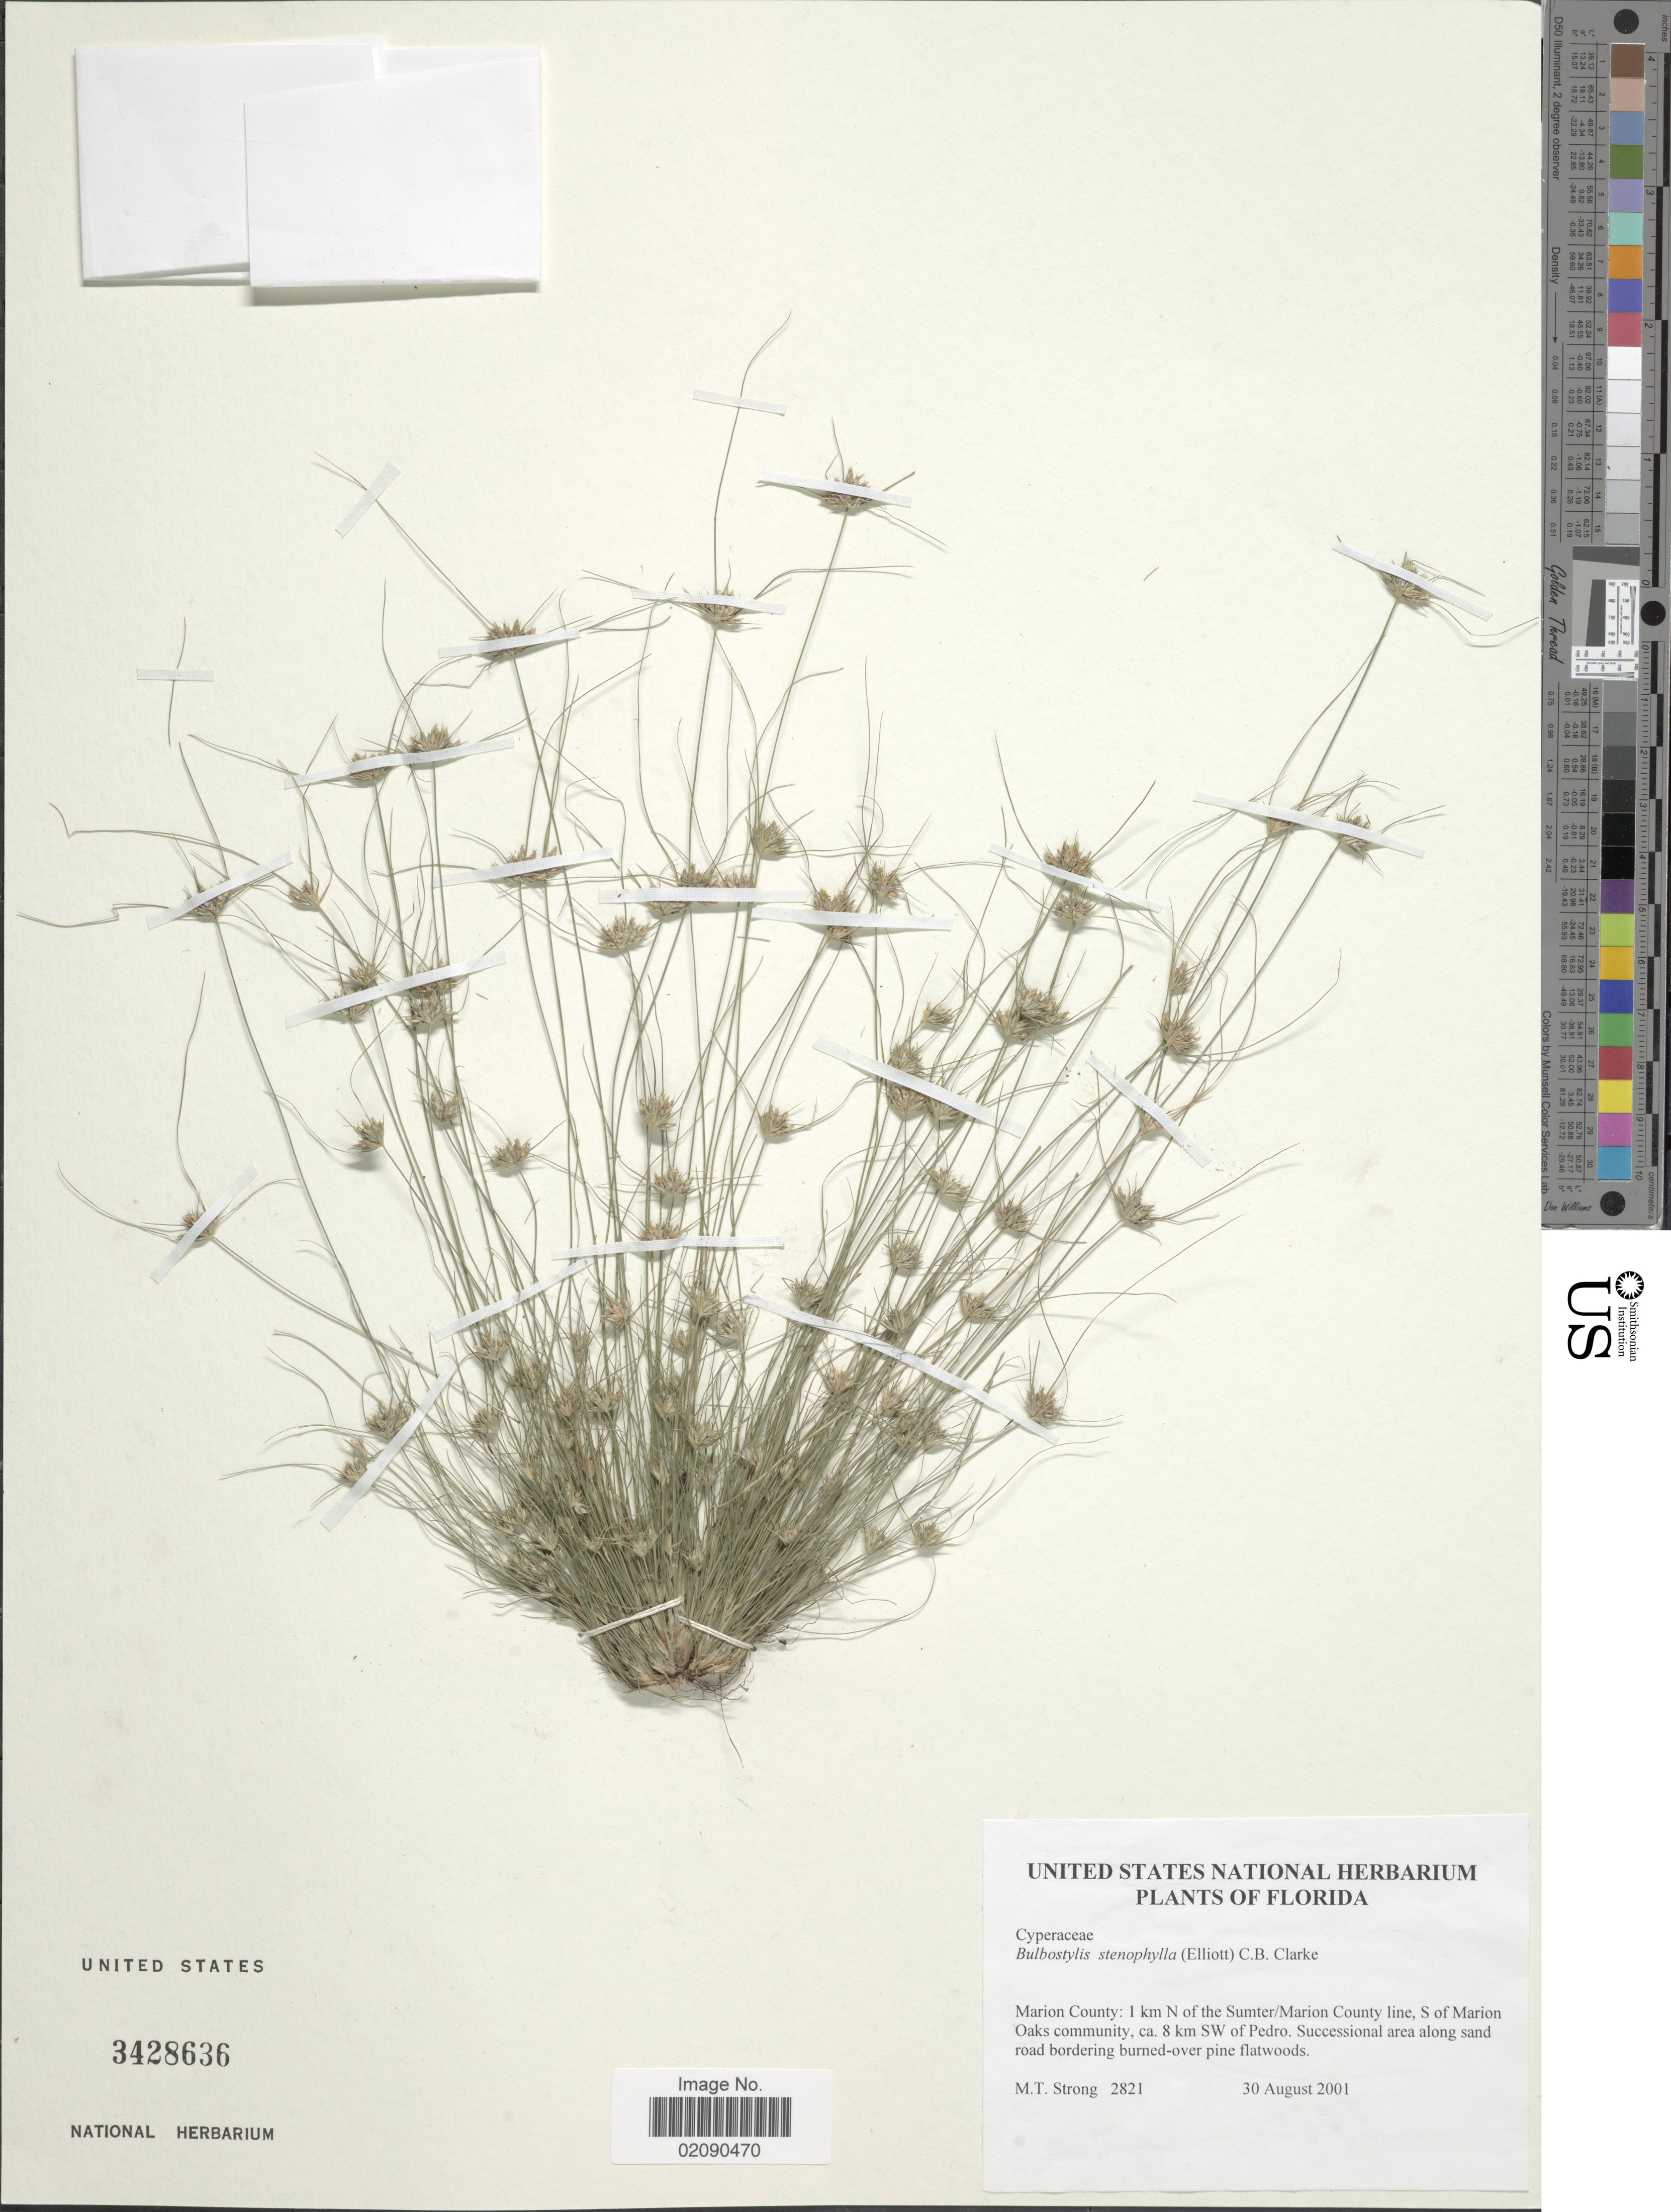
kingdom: Plantae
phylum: Tracheophyta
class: Liliopsida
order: Poales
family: Cyperaceae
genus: Bulbostylis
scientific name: Bulbostylis stenophylla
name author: (Elliott) C.B. Clarke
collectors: M. T. Strong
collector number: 2821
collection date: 2001-08-30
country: United States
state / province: Florida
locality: Marion County: 1 km N of the Sumter/Marion County line, S of Marion Oaks community, ca 8 km SW of Pedro. Successional area along sand road bordering burned-over pine flatwoods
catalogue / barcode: US 3428636